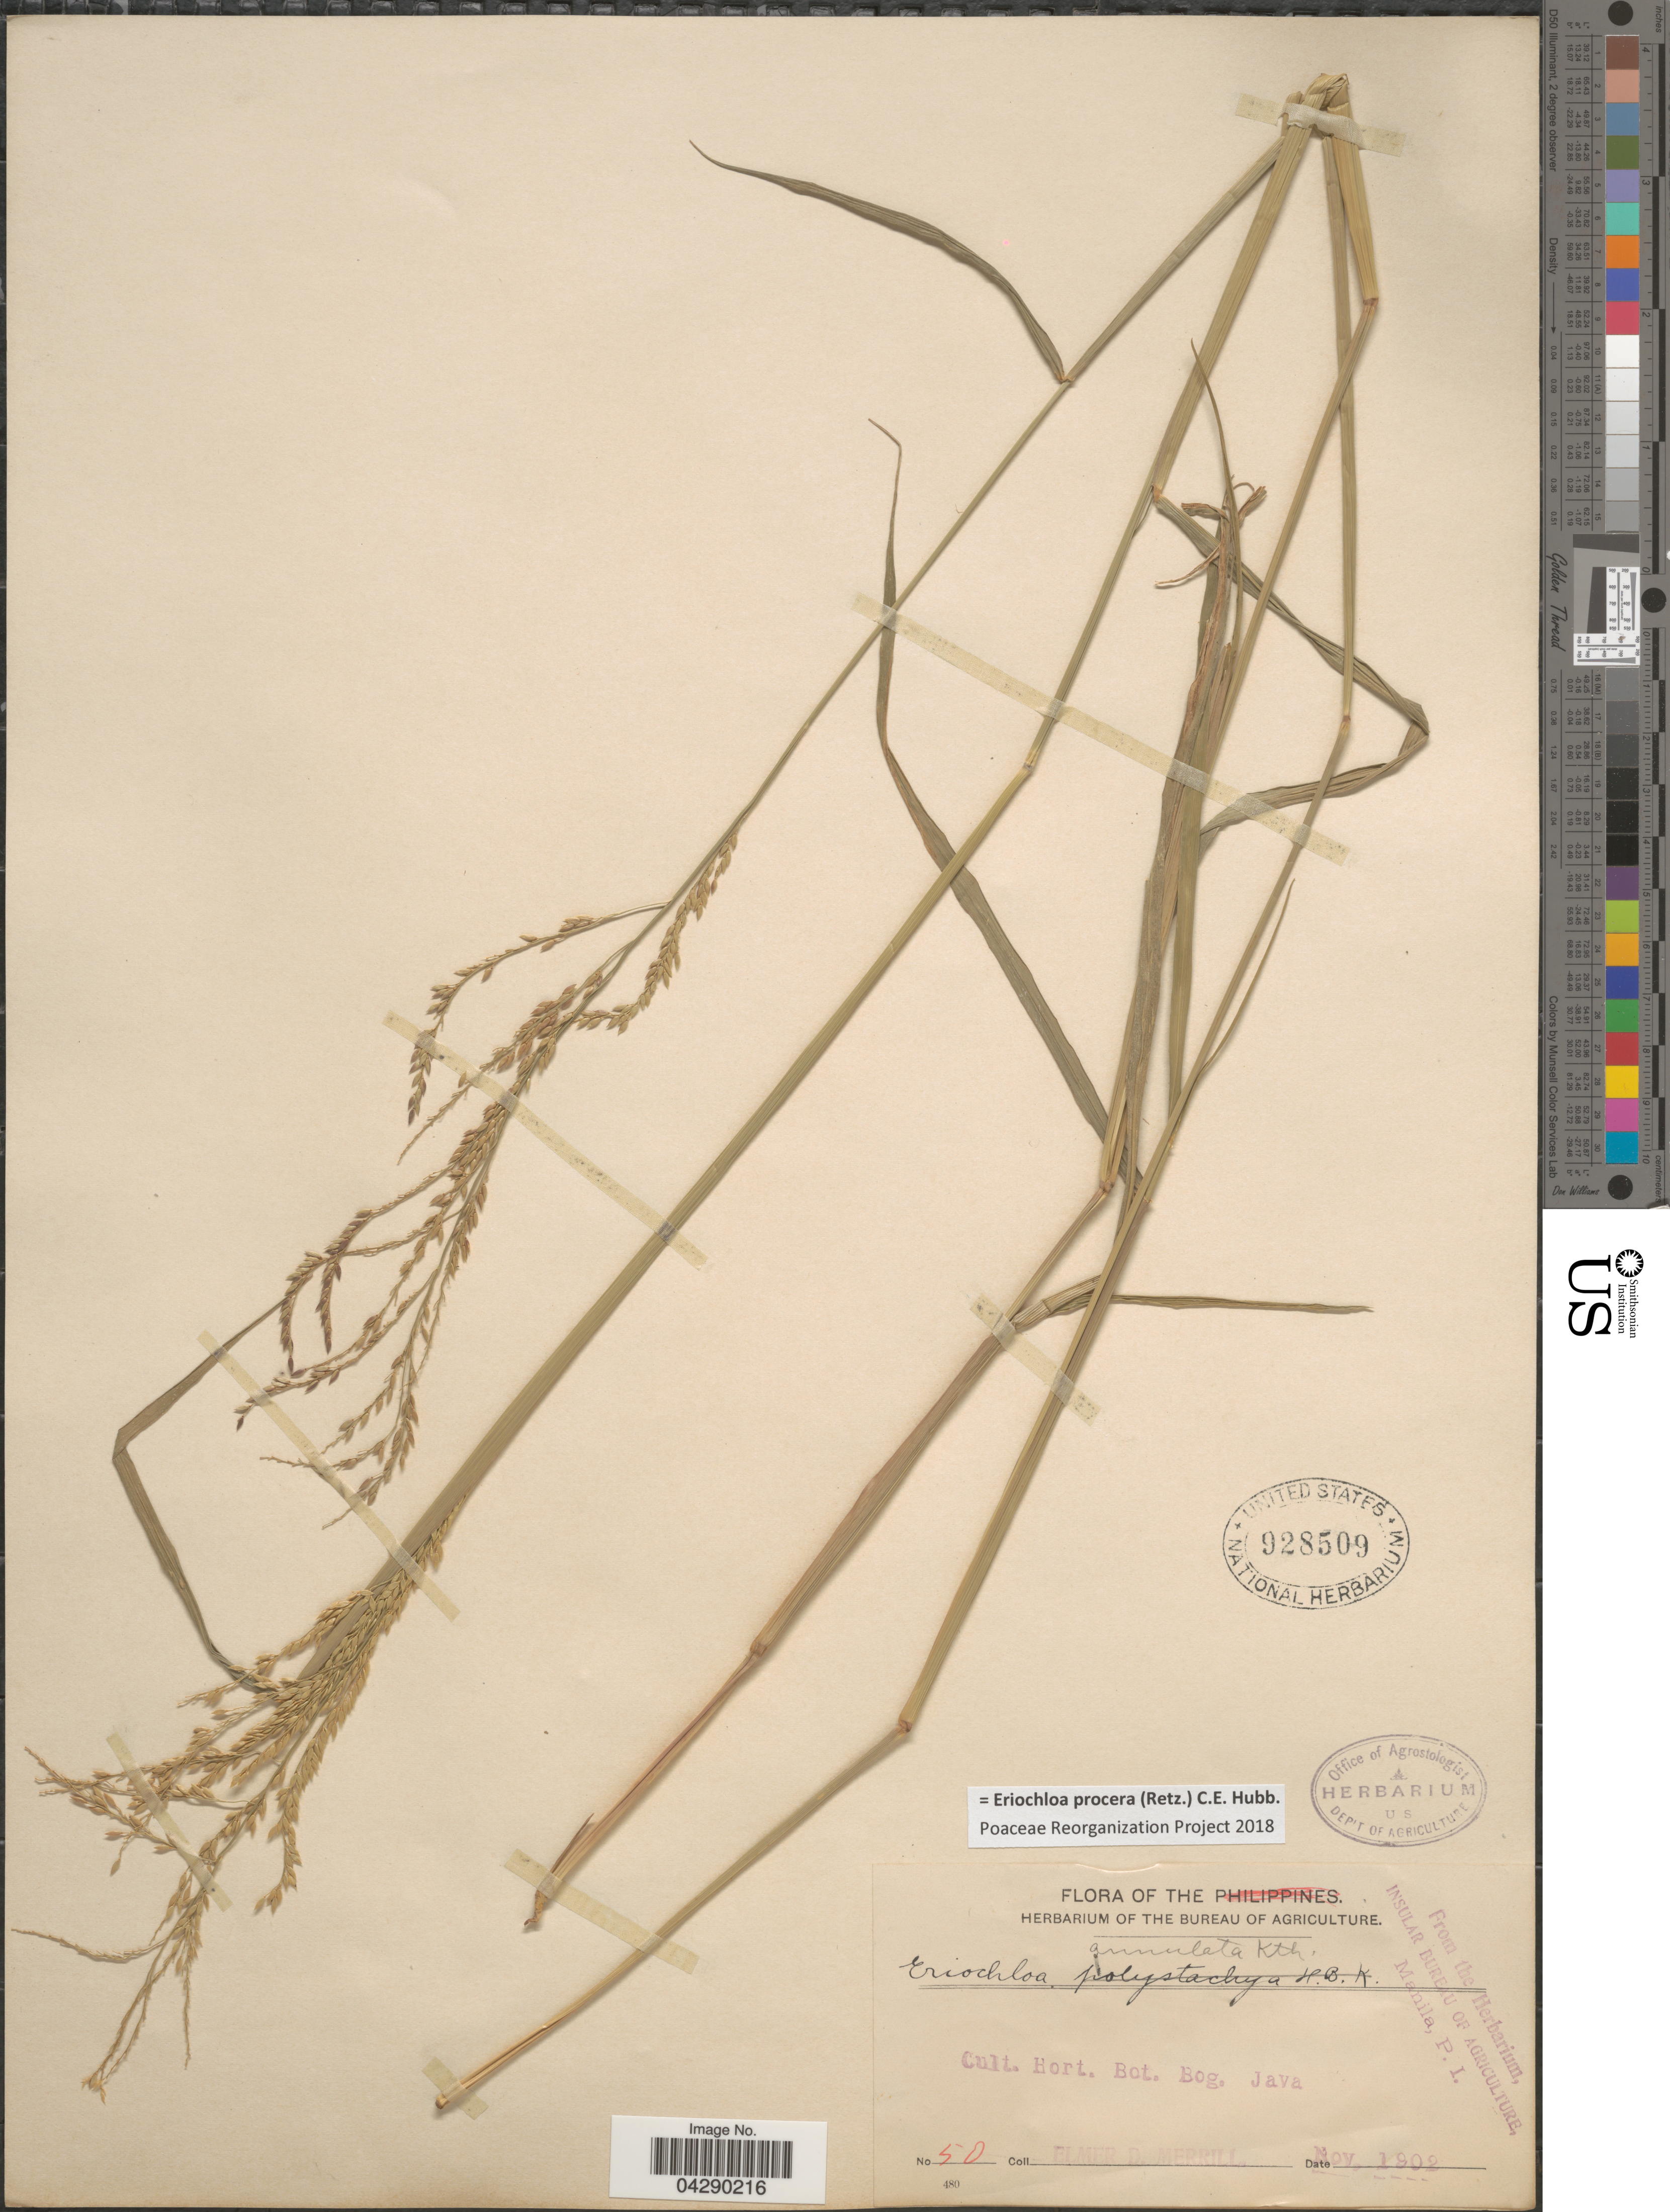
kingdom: Plantae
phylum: Tracheophyta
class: Liliopsida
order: Poales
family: Poaceae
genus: Eriochloa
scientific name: Eriochloa procera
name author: (Retz.) C.E. Hubb.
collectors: E. D. Merrill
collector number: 50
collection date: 1902-11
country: Indonesia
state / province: Java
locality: Cult. Hort. Bot. Bog. Java.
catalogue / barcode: US 928509